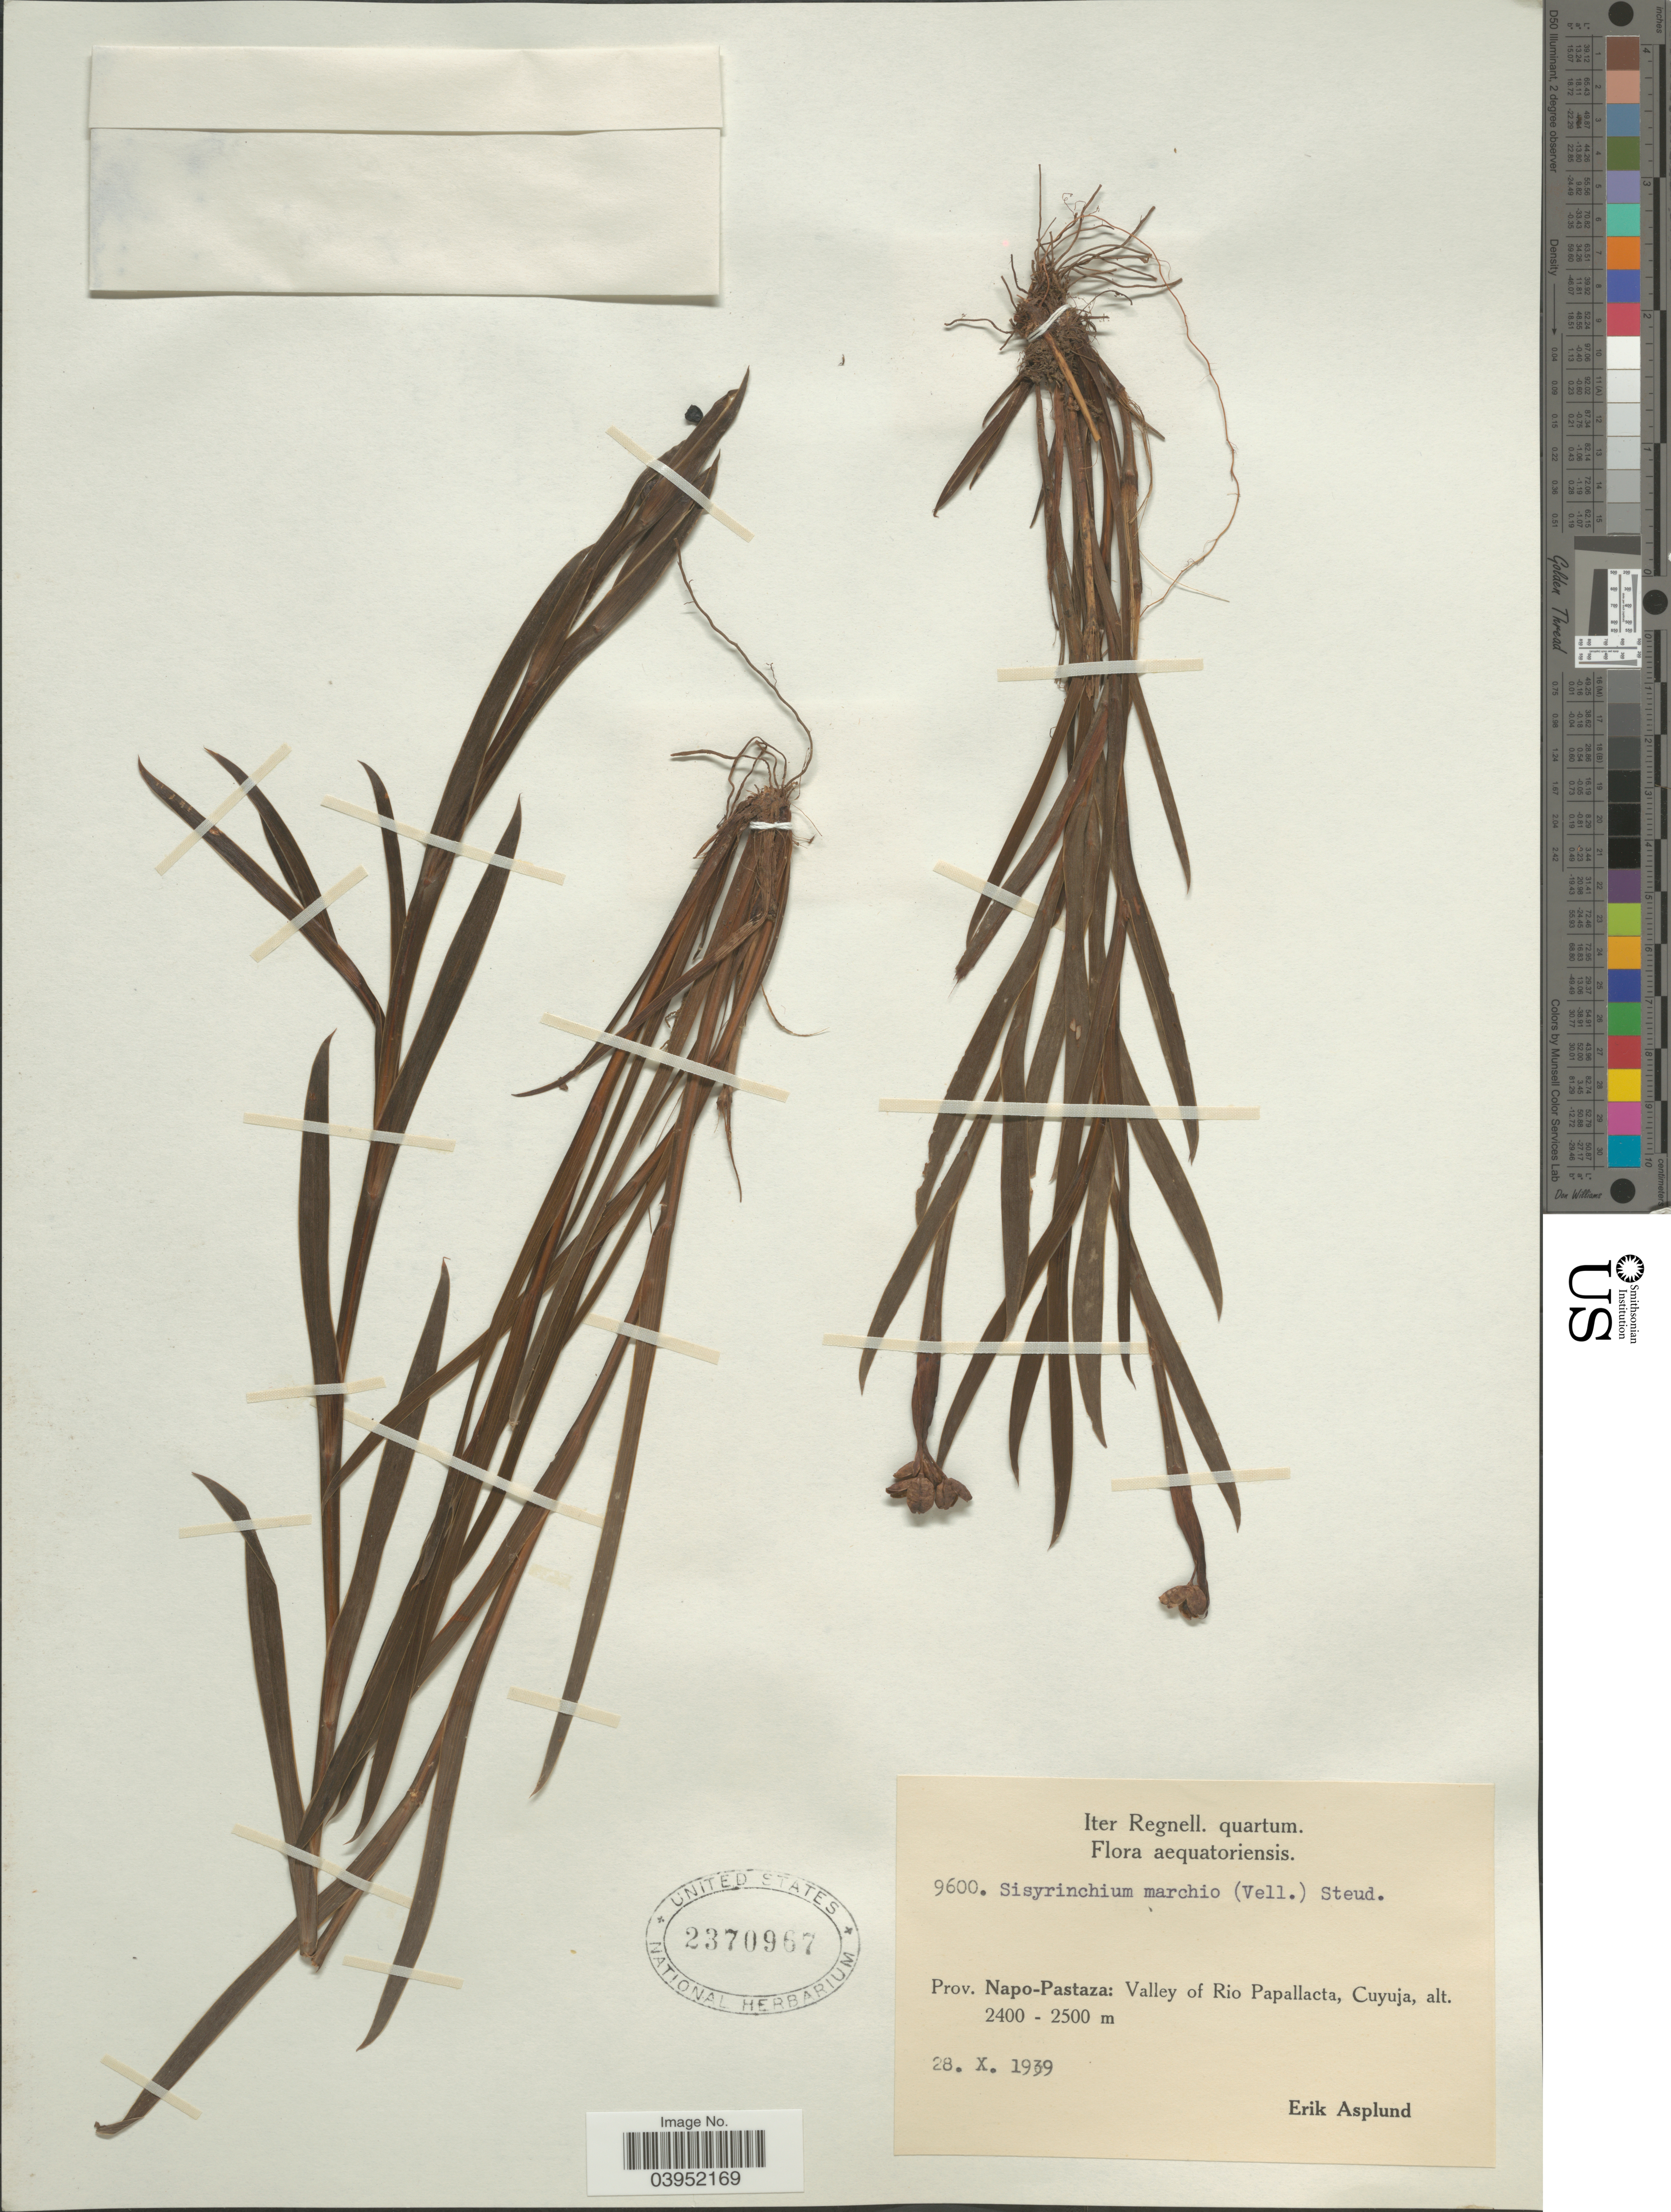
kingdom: Plantae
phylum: Tracheophyta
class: Liliopsida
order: Asparagales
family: Iridaceae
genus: Sisyrinchium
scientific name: Sisyrinchium marchio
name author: (Vell.) Steud.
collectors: E. Asplund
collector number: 9600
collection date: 1939-10-28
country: Ecuador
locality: Prov. Napo-Pastaza: Valley of Rio Papallacta, Cuyuja.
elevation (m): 2400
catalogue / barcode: US 2370967